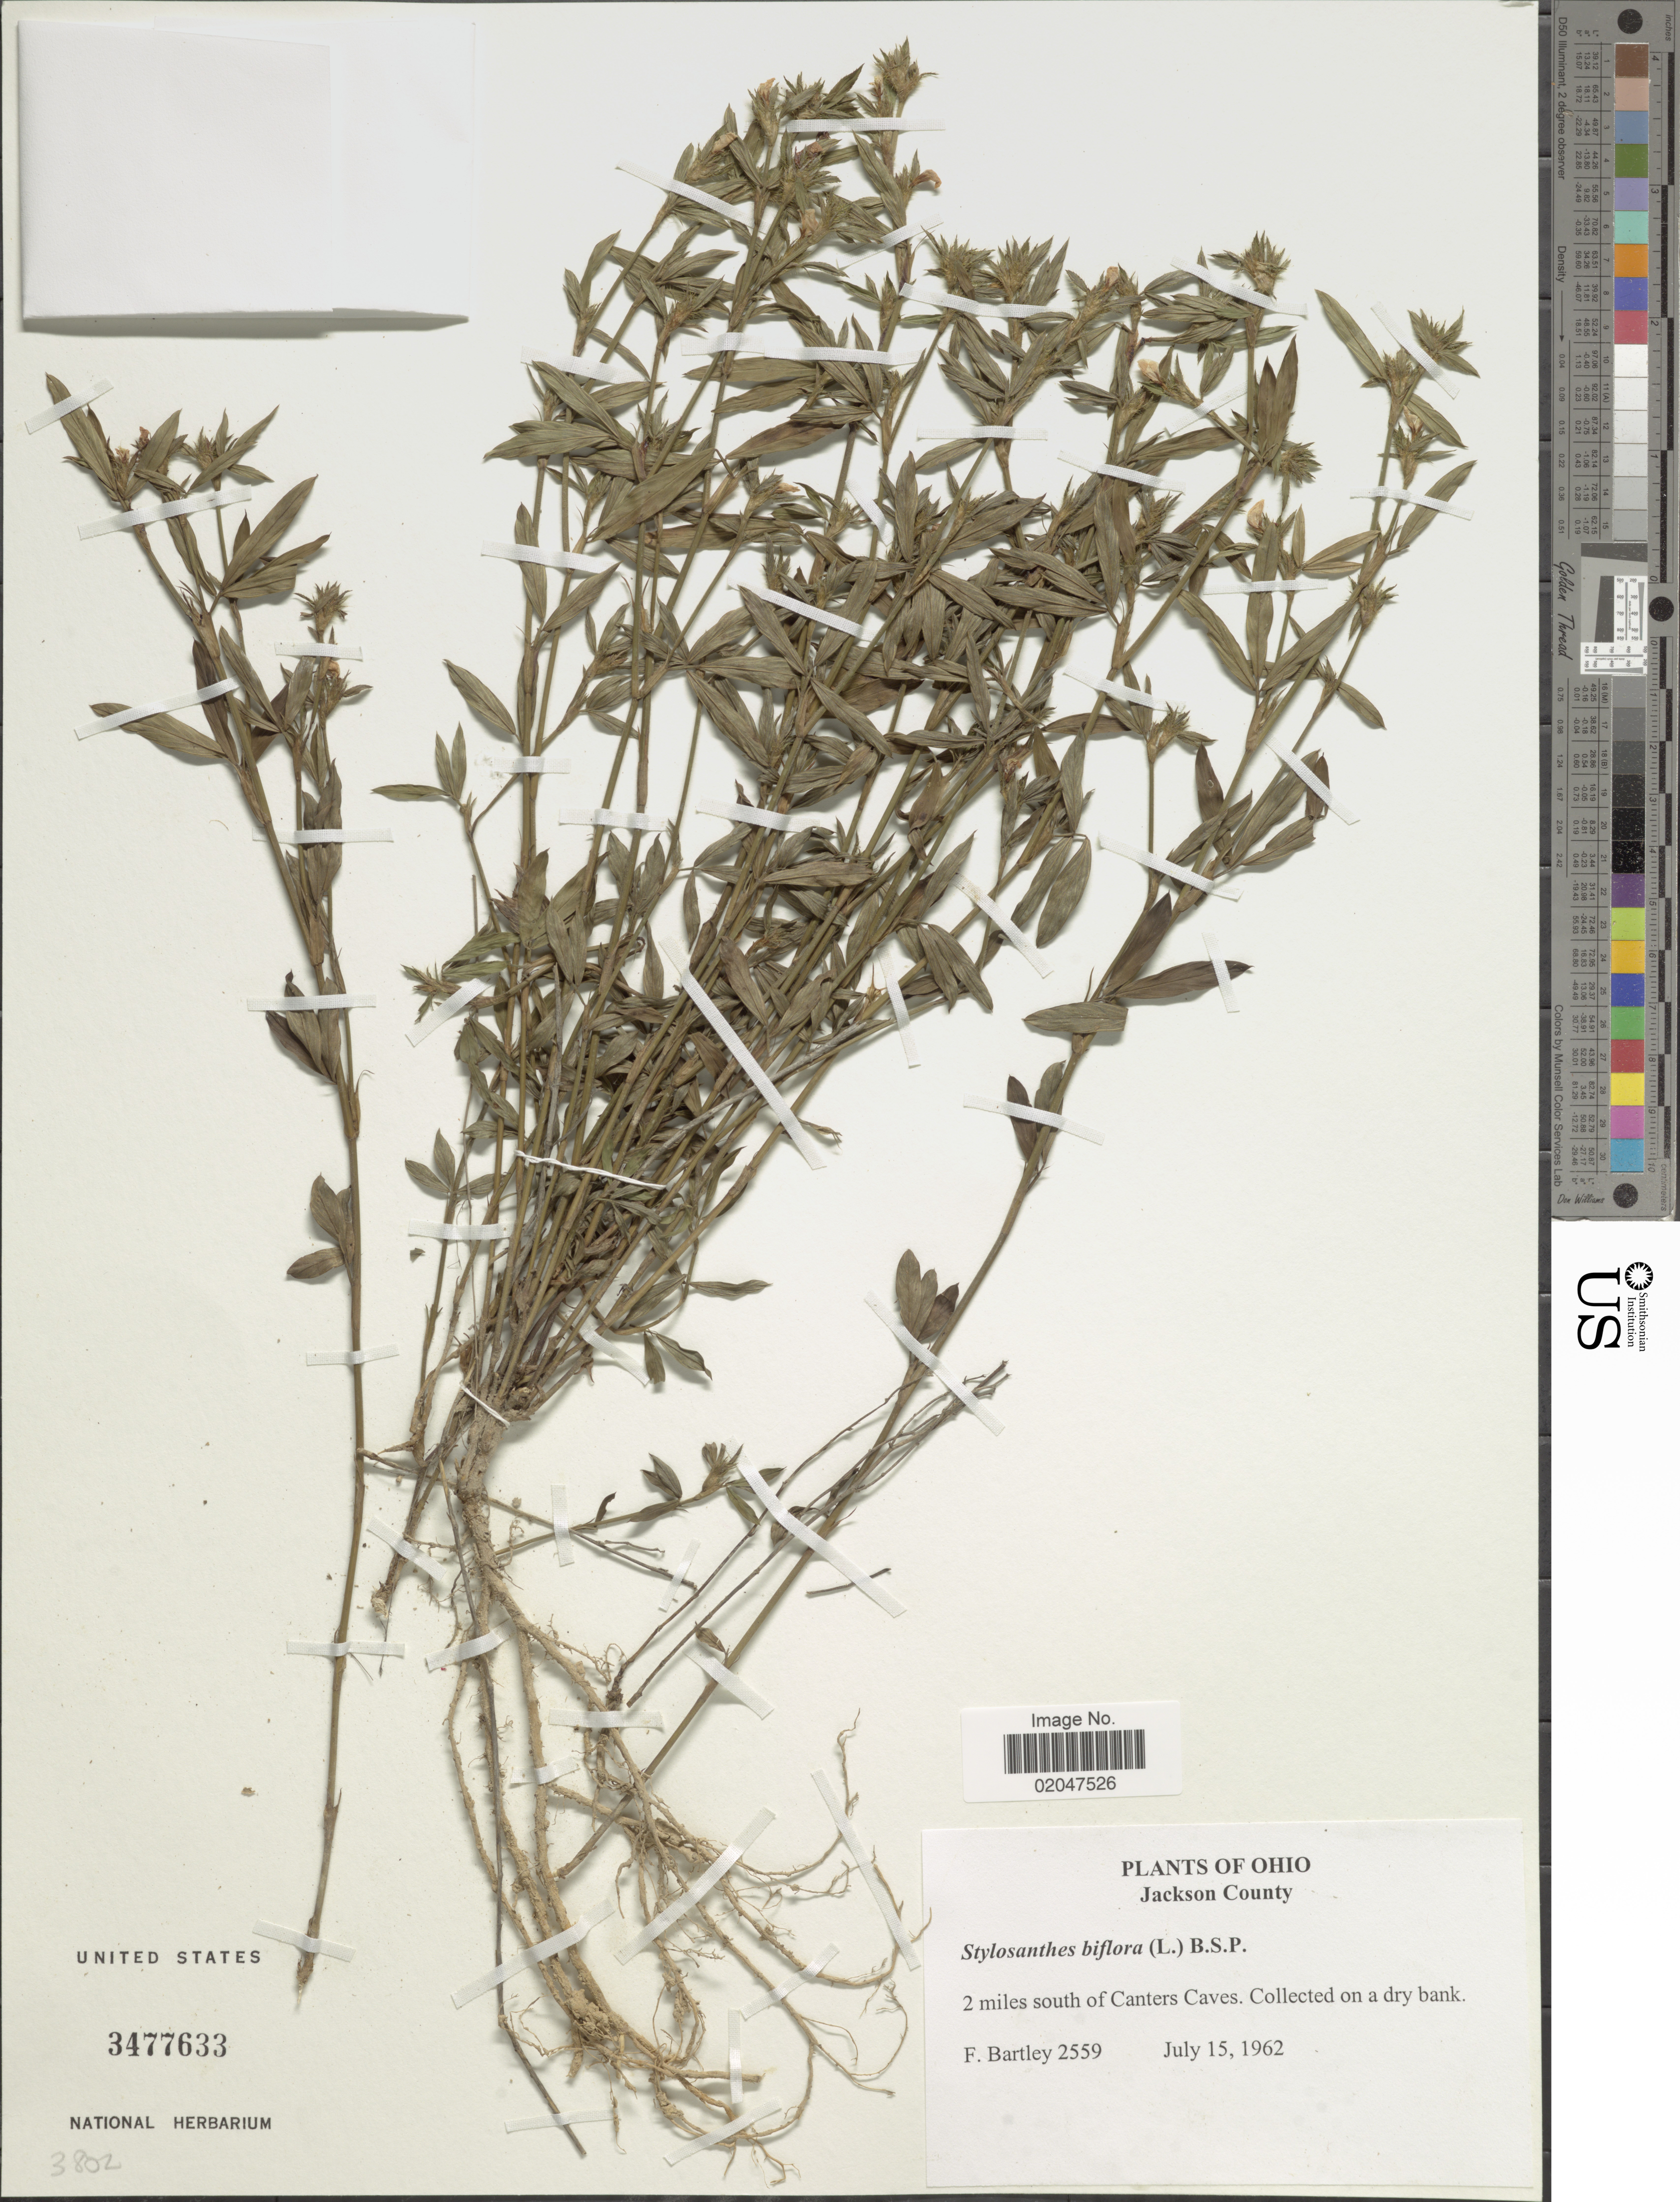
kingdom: Plantae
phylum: Tracheophyta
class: Magnoliopsida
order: Fabales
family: Fabaceae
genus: Stylosanthes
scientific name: Stylosanthes biflora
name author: (L.) Britton et al.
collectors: F. Bartley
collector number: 2559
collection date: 1962-07-15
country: United States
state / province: Ohio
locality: Jackson County. 2 miles south of Canters Caves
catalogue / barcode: US 3477633